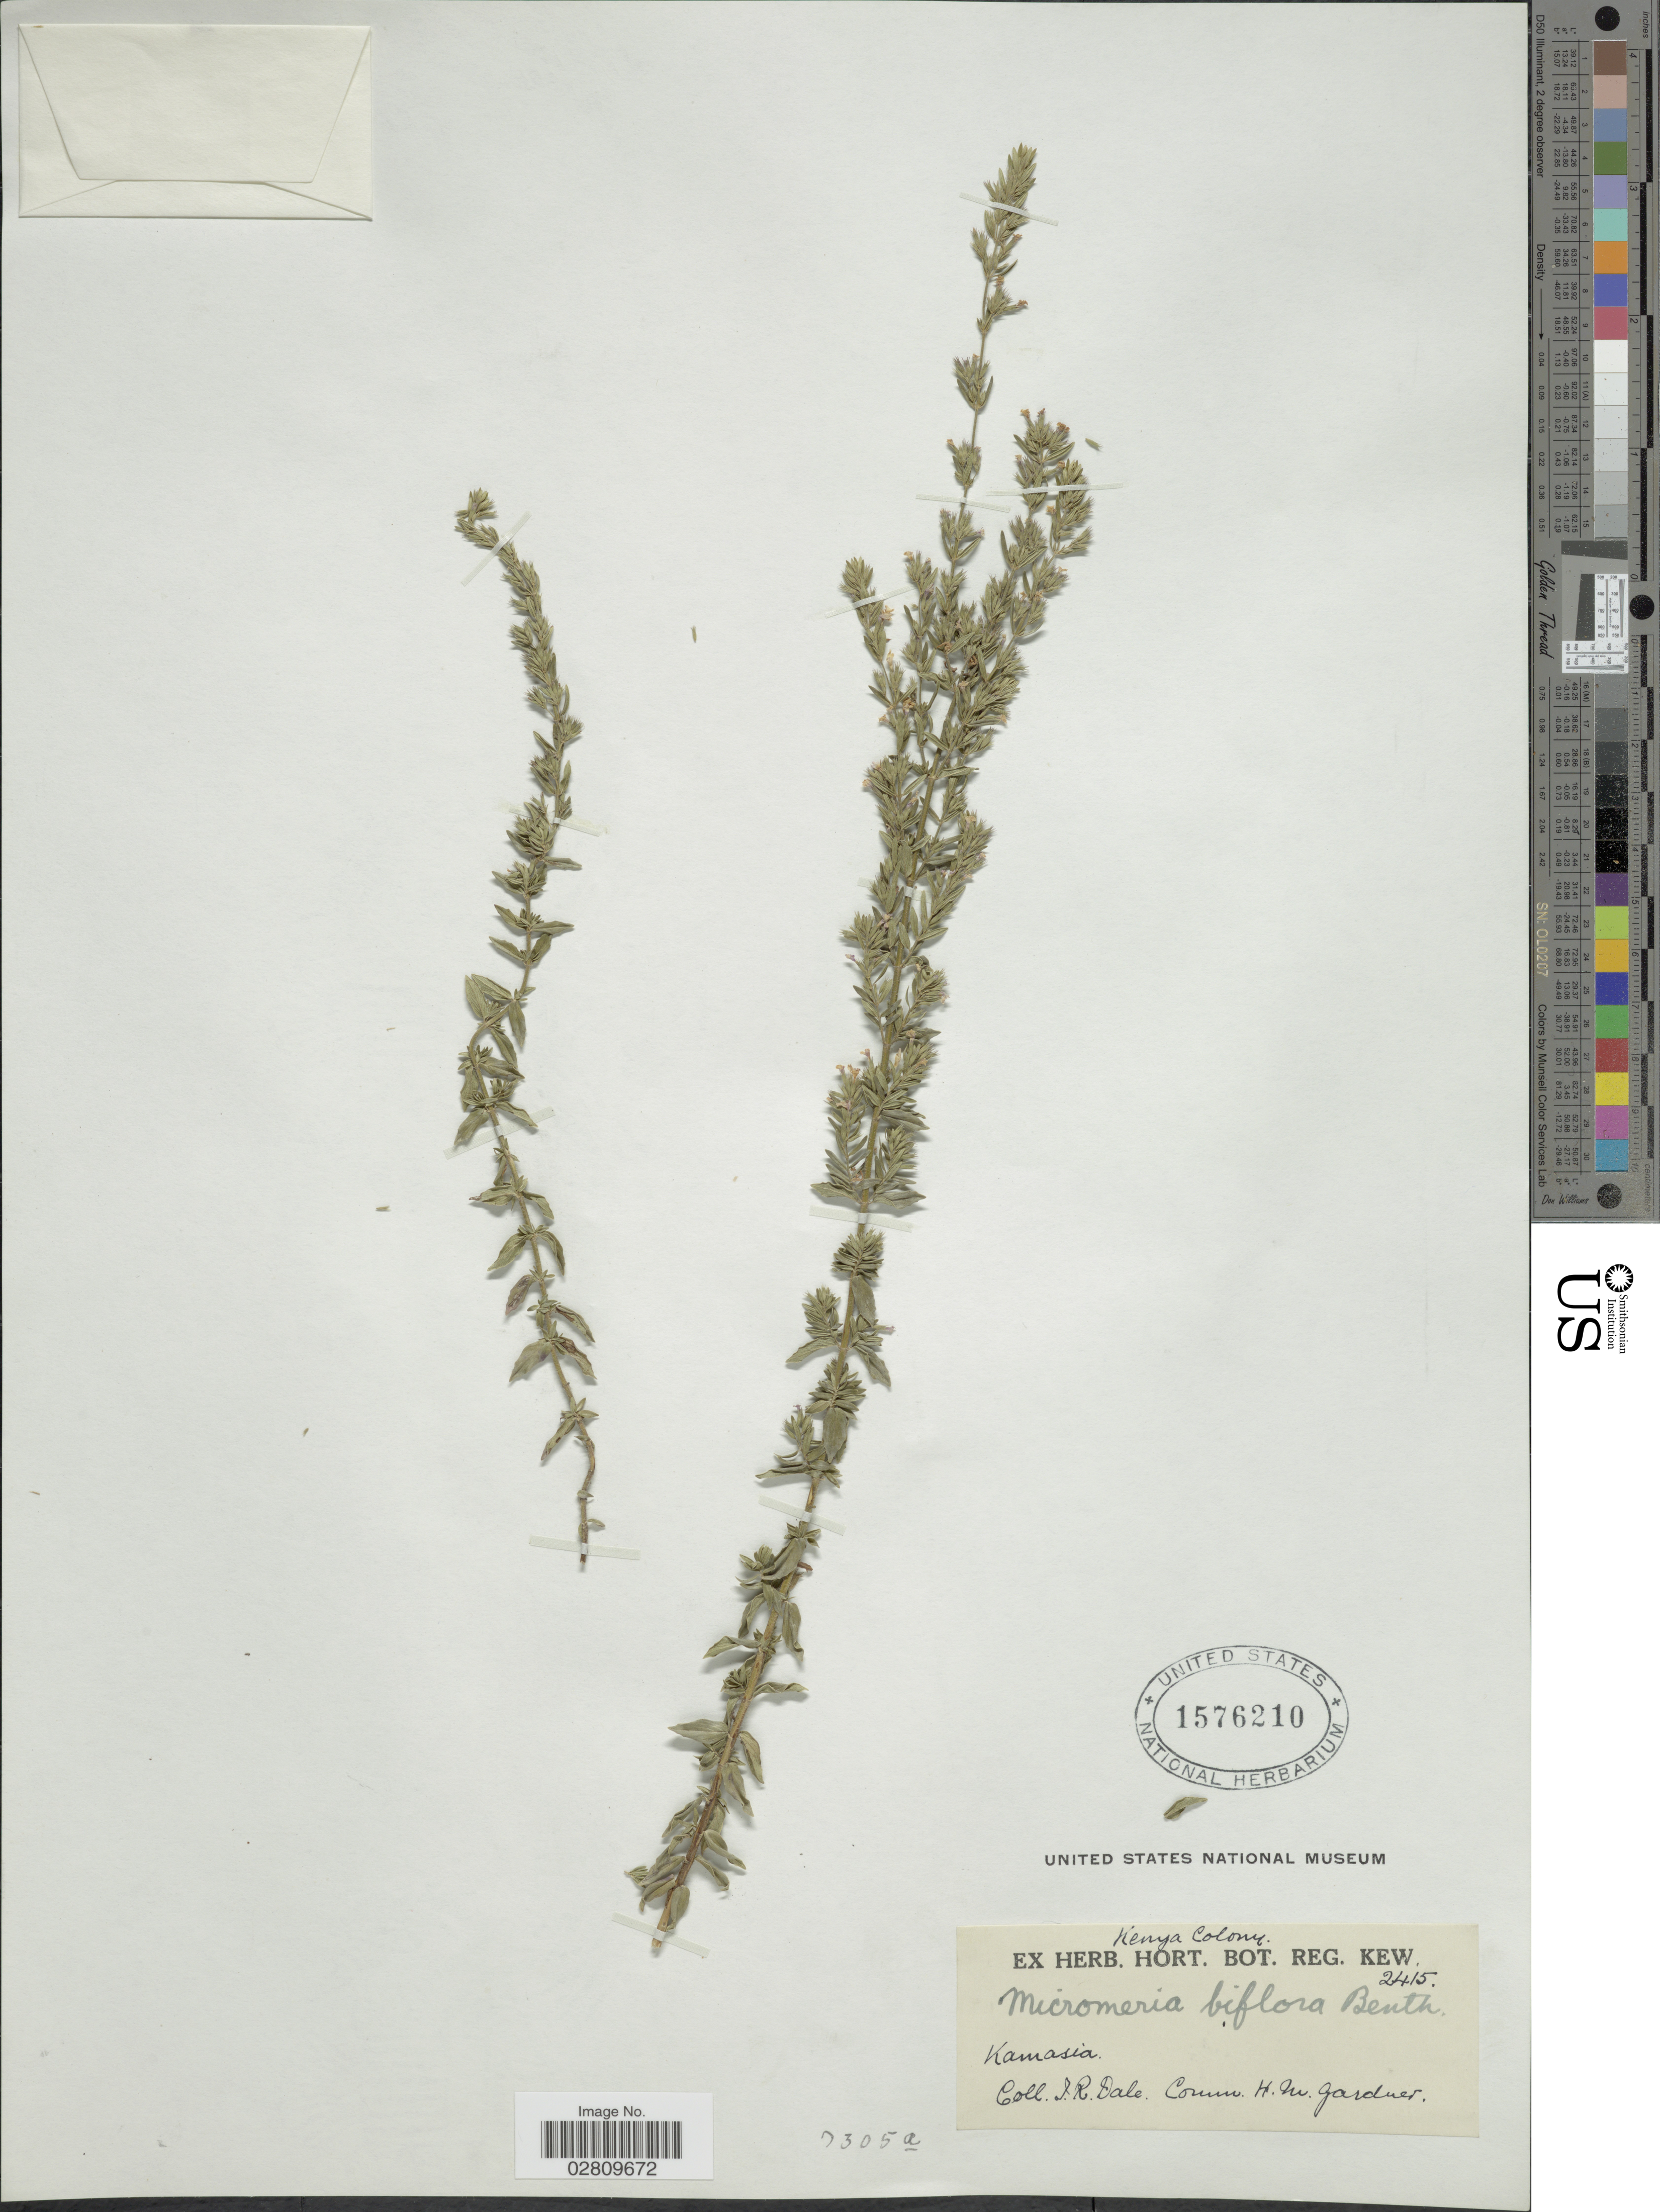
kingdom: Plantae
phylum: Tracheophyta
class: Magnoliopsida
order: Lamiales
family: Lamiaceae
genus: Micromeria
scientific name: Micromeria biflora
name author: (Buch.-Ham. ex D. Don) Benth.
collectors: I. Dale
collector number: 2415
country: Kenya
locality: Kenya Colony. Kamasia.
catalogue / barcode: US 1576210